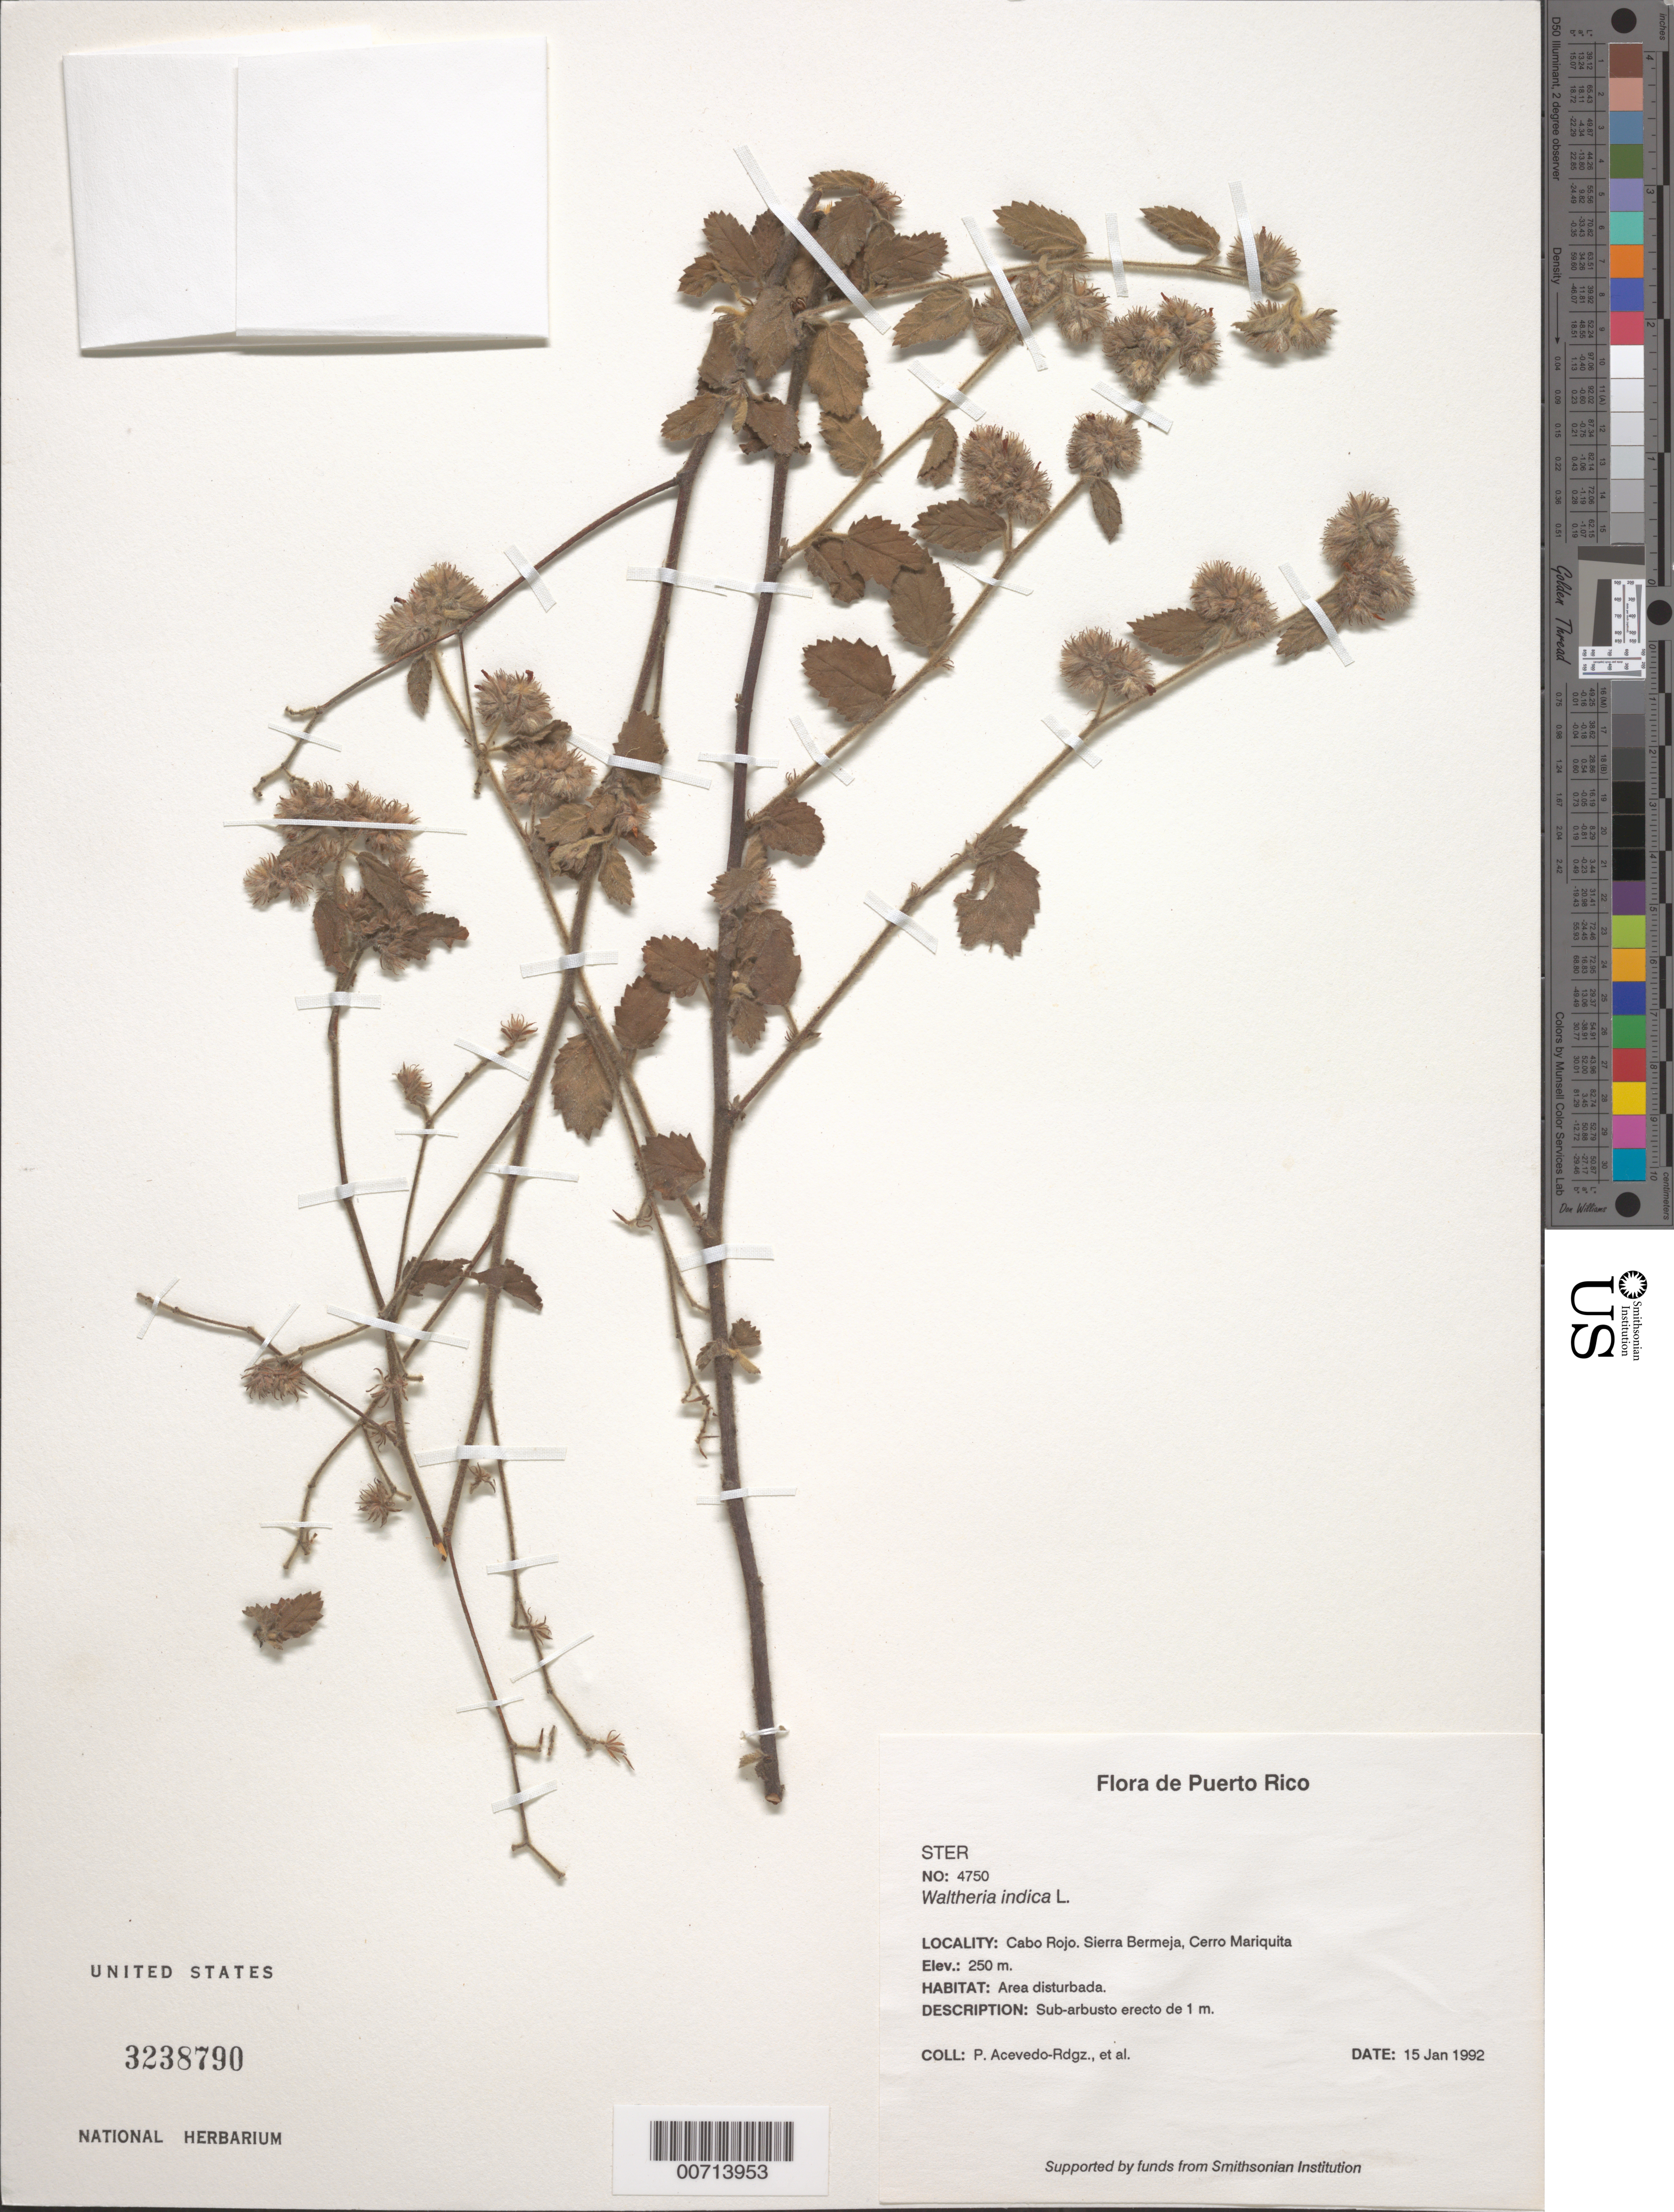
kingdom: Plantae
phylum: Tracheophyta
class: Magnoliopsida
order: Malvales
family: Malvaceae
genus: Waltheria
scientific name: Waltheria indica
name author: L.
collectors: P. Acevedo-Rodr.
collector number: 4750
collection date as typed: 15 Jan 1992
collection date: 1992-01-15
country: Puerto Rico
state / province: Cabo Rojo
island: Puerto Rico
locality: Cabo Rojo; Sierra Bermeja, Cerro Mariquita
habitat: Area disturbada.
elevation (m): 250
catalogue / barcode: US 3238790